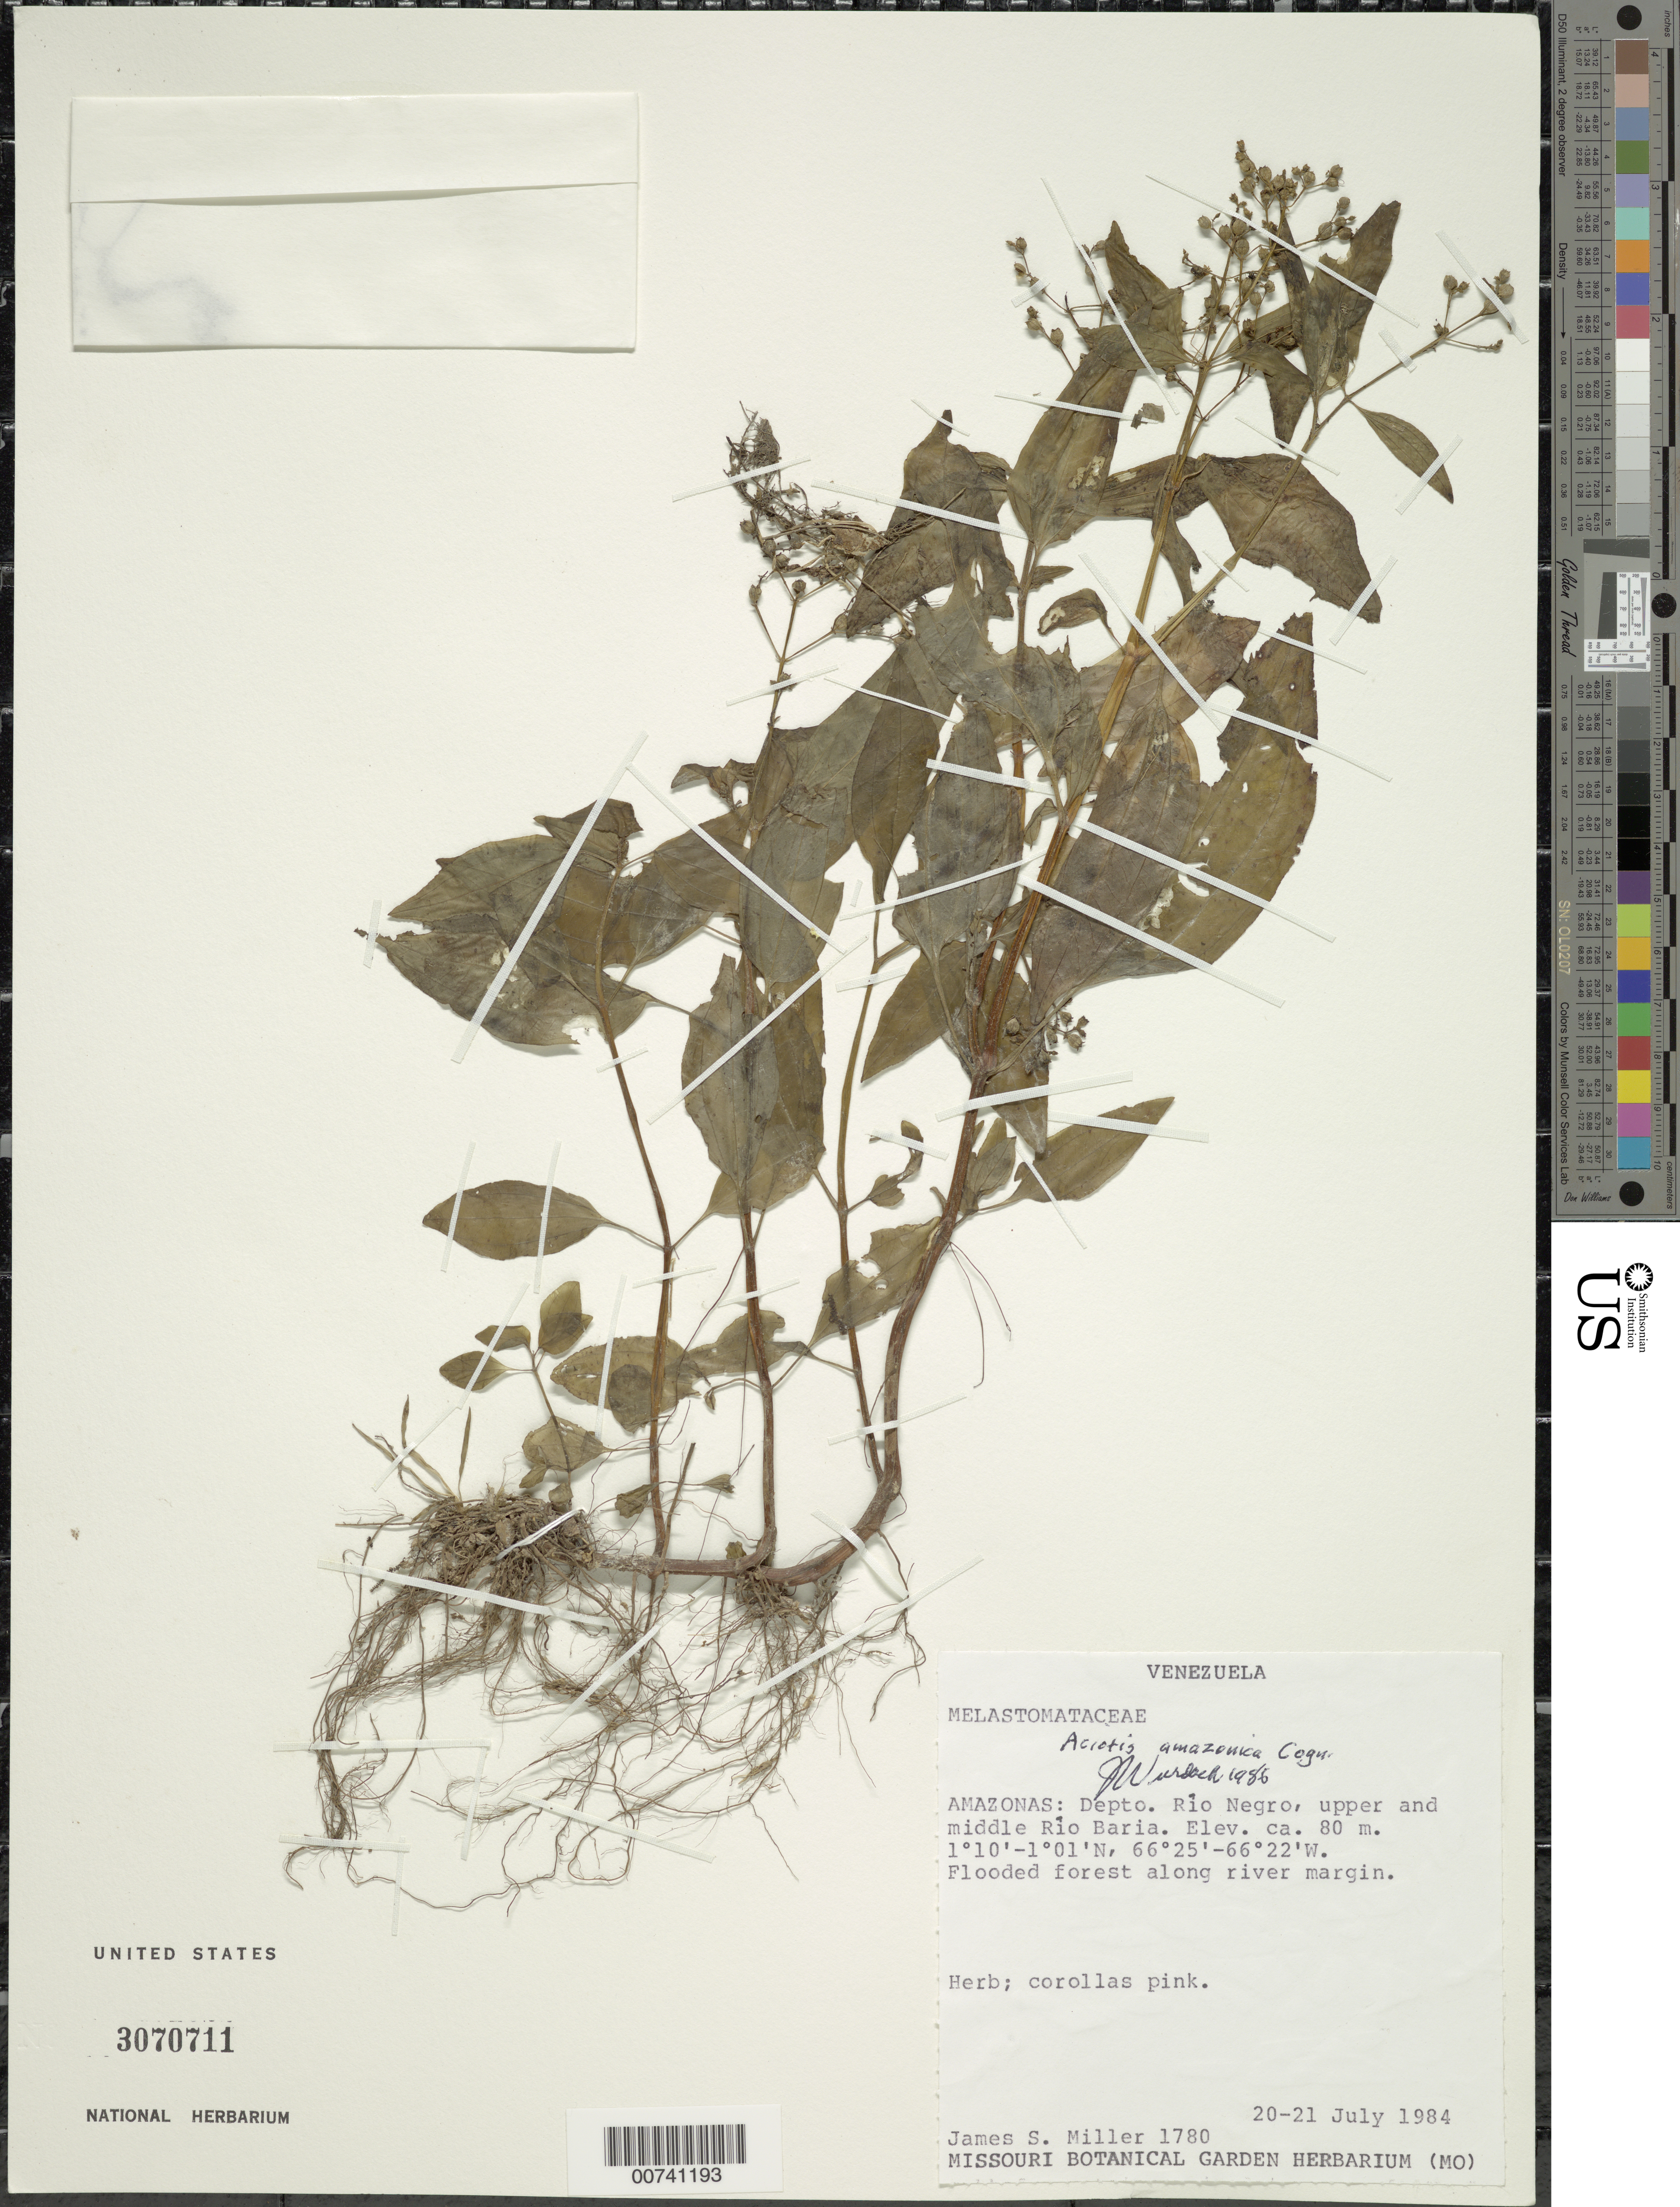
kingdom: Plantae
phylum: Tracheophyta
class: Magnoliopsida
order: Myrtales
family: Melastomataceae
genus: Aciotis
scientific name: Aciotis acuminifolia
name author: (Mart. ex DC.) Triana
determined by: Wurdack, John J., (US), US (UNITED STATES)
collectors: J. S. Miller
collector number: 1780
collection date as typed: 20-Jul-84 to 21-Jul-84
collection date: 1984-07-20/1984-07-21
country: Venezuela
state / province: Amazonas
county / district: Río Negro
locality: Río Baria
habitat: Flooded forest along river margin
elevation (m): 80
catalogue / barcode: US 3070711